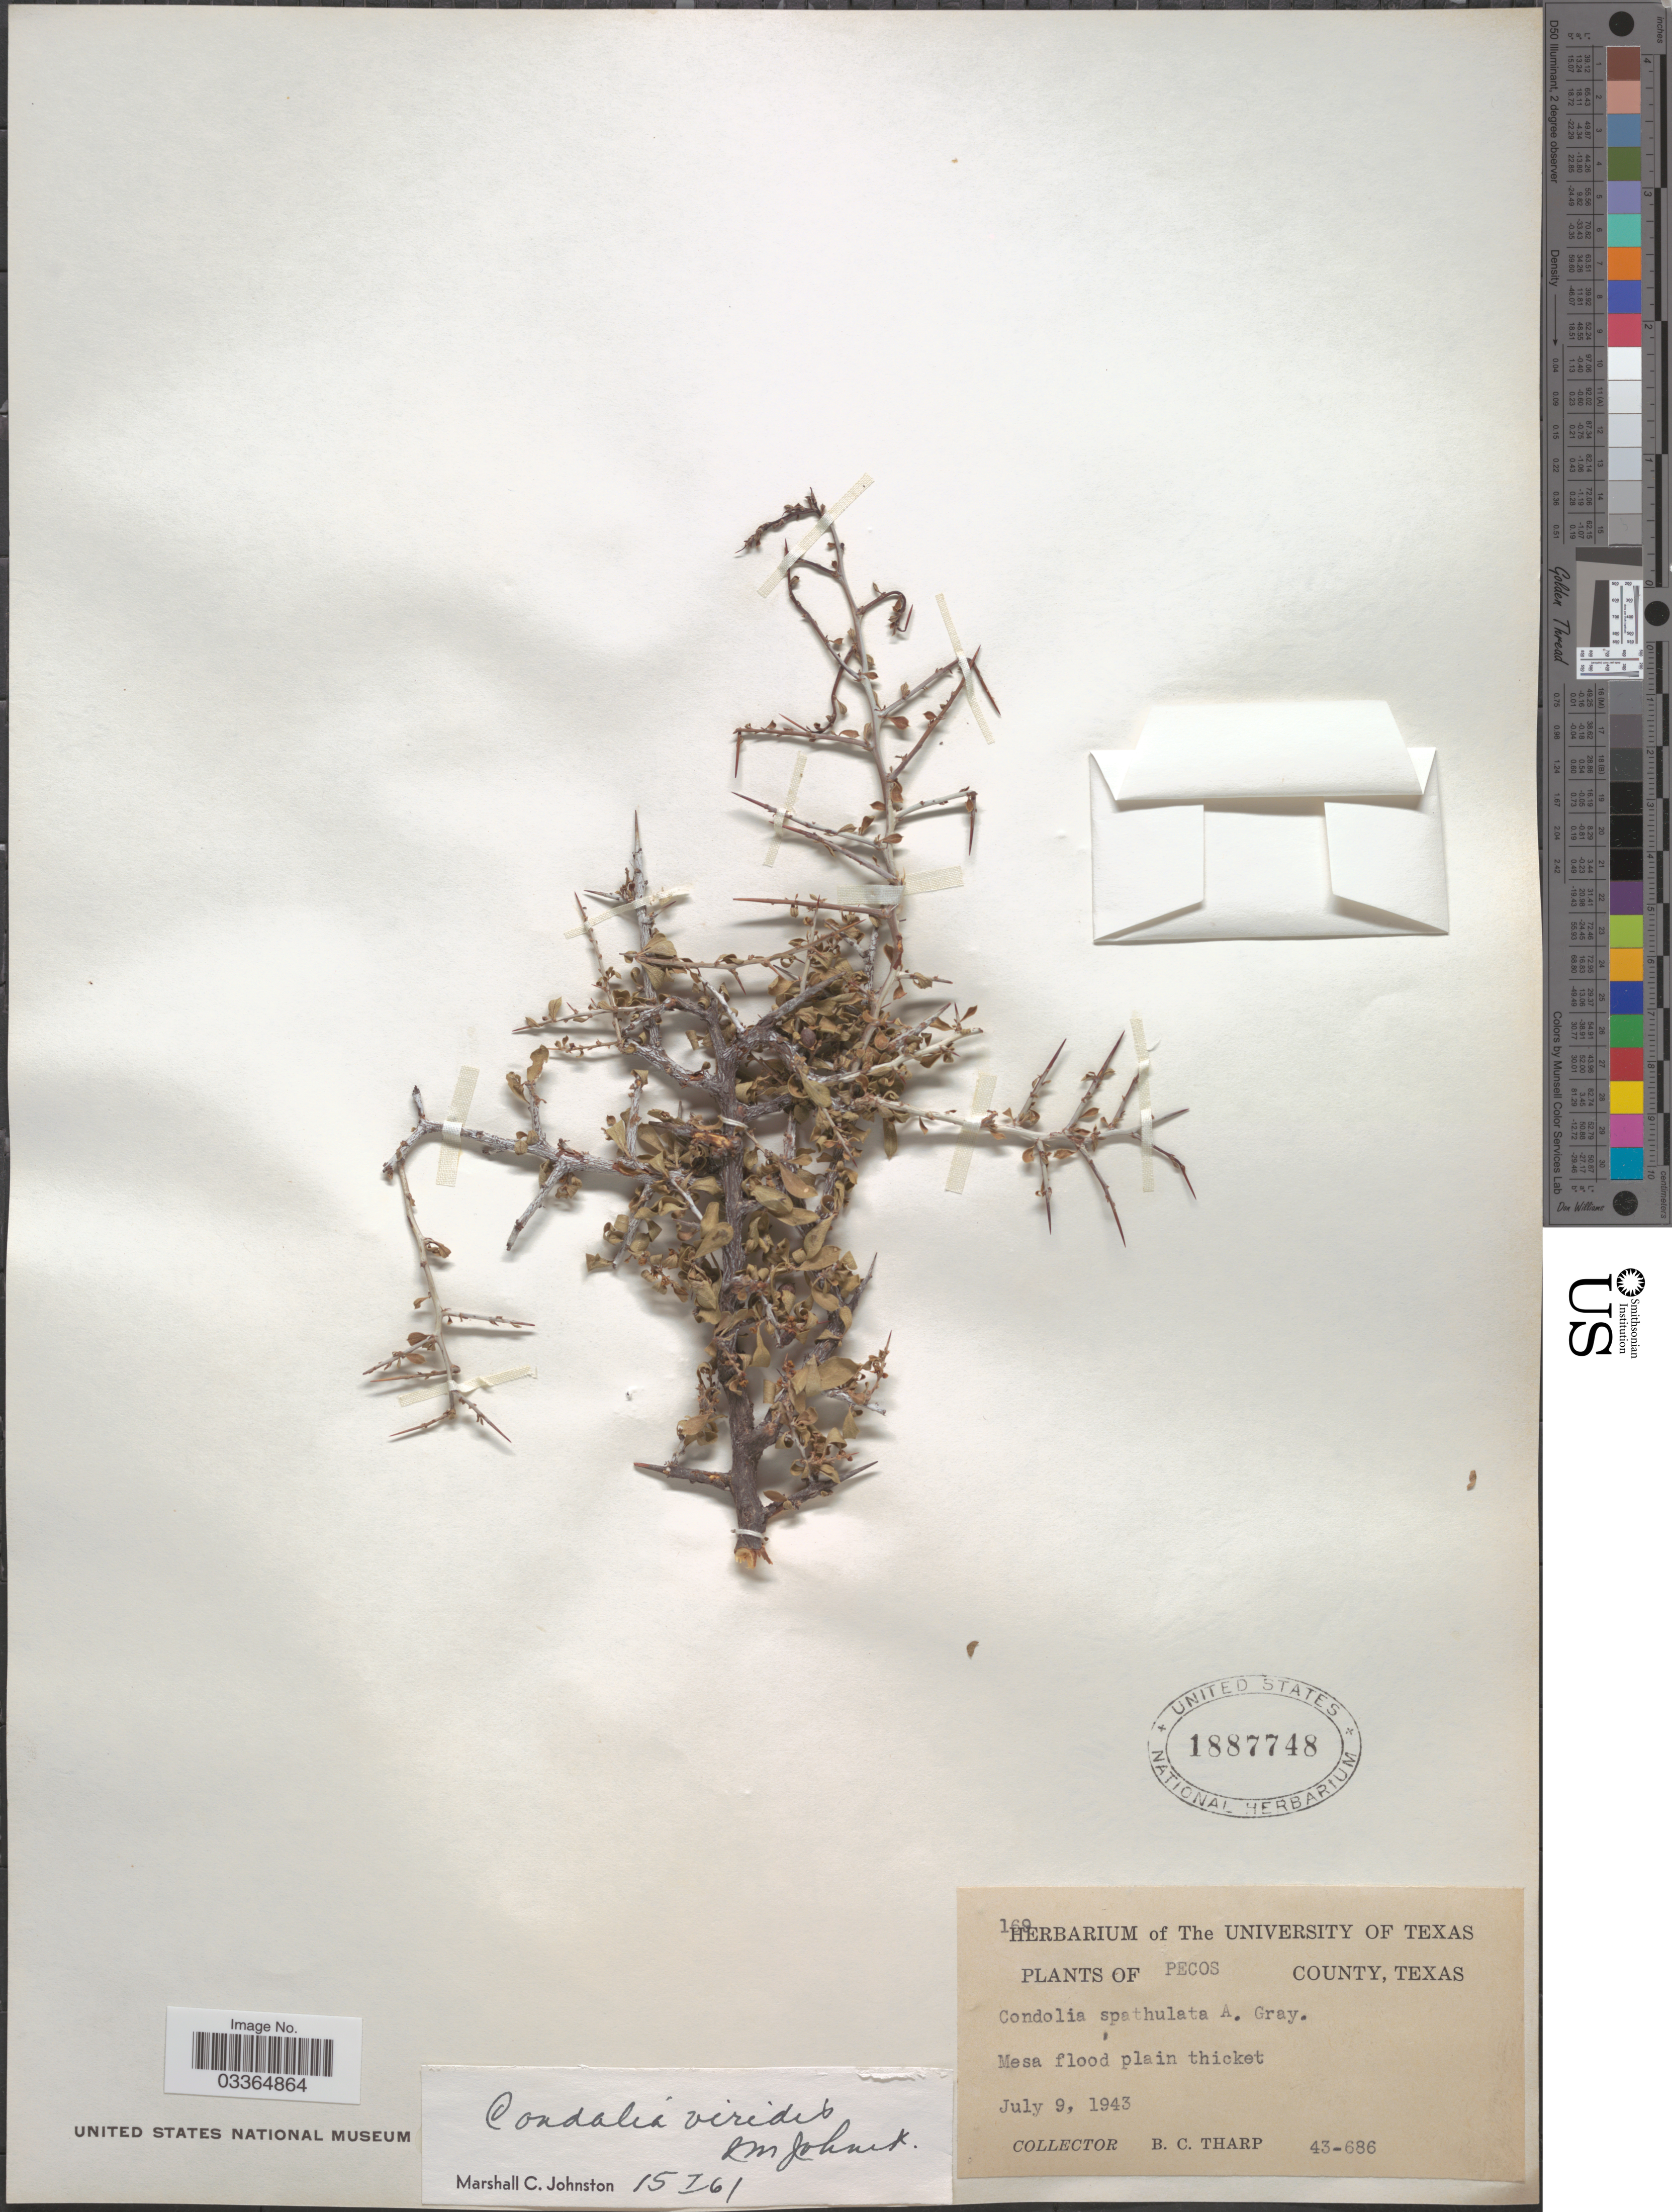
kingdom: Plantae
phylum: Tracheophyta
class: Magnoliopsida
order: Rosales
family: Rhamnaceae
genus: Condalia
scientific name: Condalia viridis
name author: I.M. Johnst.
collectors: B. C. Tharp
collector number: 43-686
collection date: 1943-07-09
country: United States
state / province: Texas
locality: Pecos County. Mesa flood plain thicket.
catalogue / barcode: US 1887748